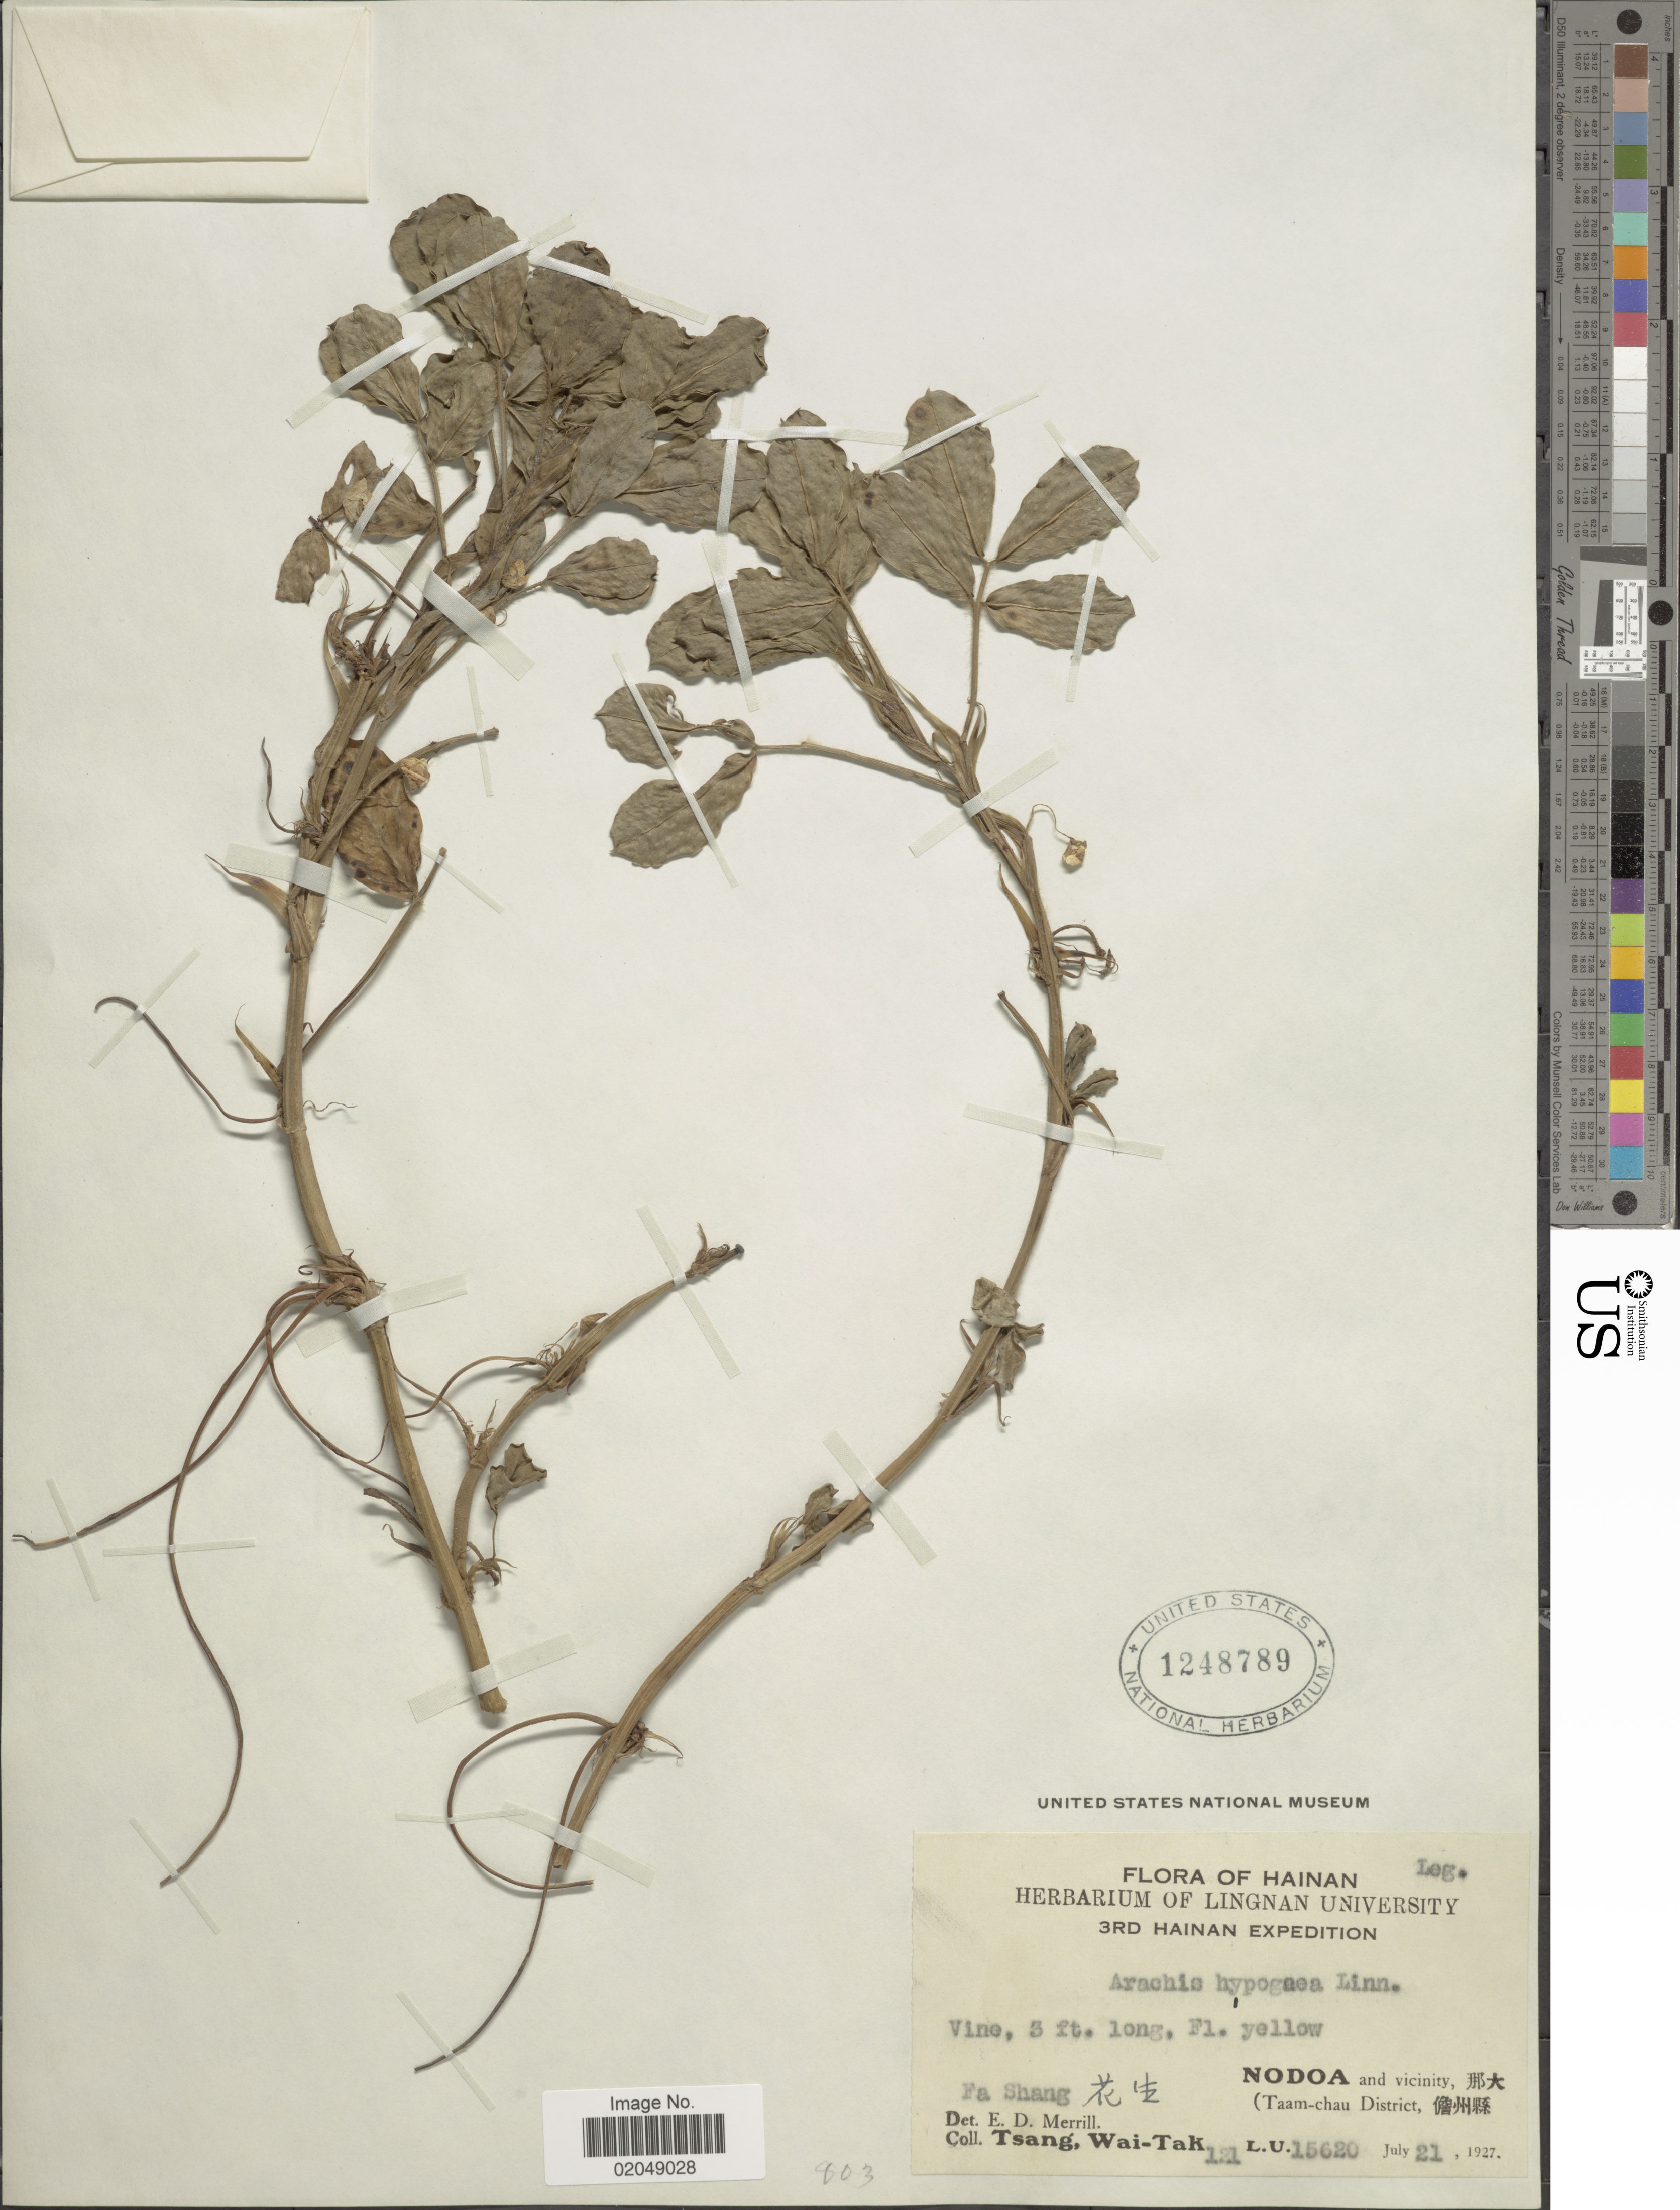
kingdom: Plantae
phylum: Tracheophyta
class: Magnoliopsida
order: Fabales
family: Fabaceae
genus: Arachis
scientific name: Arachis hypogaea subsp. hypogaea var. hirsuta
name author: Köhler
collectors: W. T. Tsang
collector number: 11/15620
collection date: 1927-07-21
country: China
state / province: Hainan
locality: Nodoa and vicinity, Taam-chau District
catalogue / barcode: US 1248789